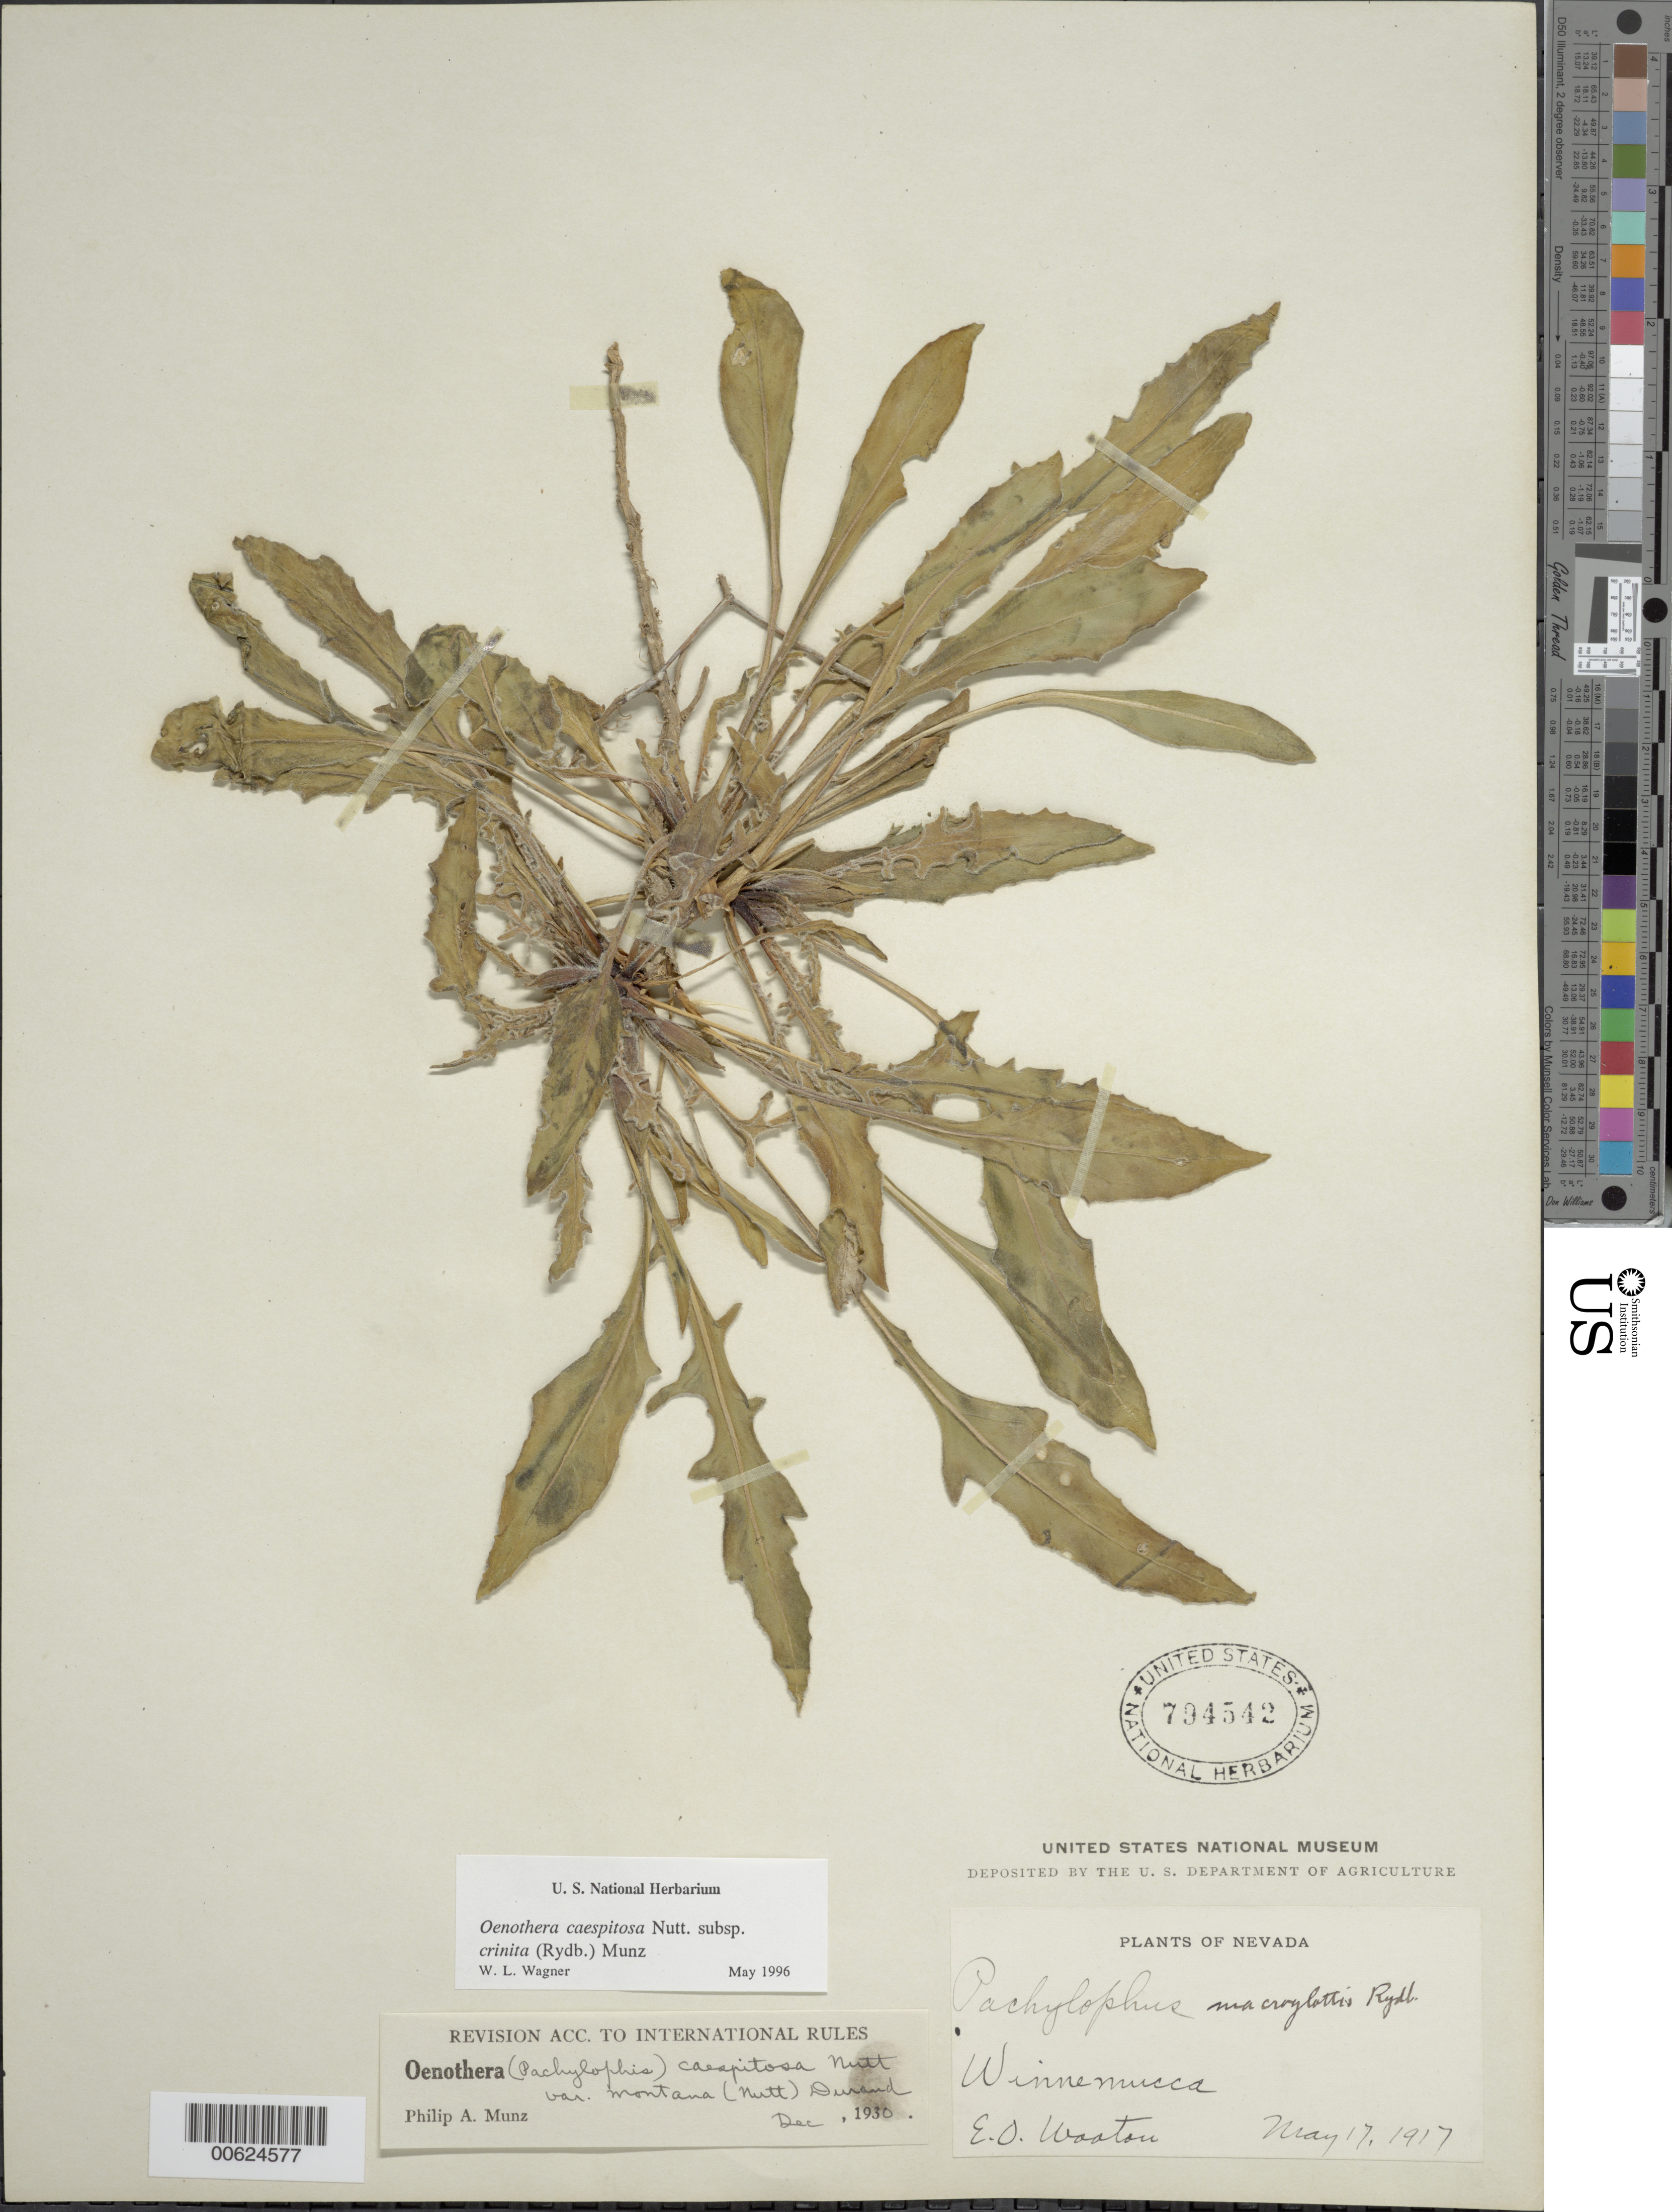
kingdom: Plantae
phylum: Tracheophyta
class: Magnoliopsida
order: Myrtales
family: Onagraceae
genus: Oenothera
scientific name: Oenothera cespitosa subsp. crinita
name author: (Rydb.) Munz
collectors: E. O. Wooton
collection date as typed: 17 May 1917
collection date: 1917-05-17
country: United States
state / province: Nevada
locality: Winnemucca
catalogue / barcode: US 794542